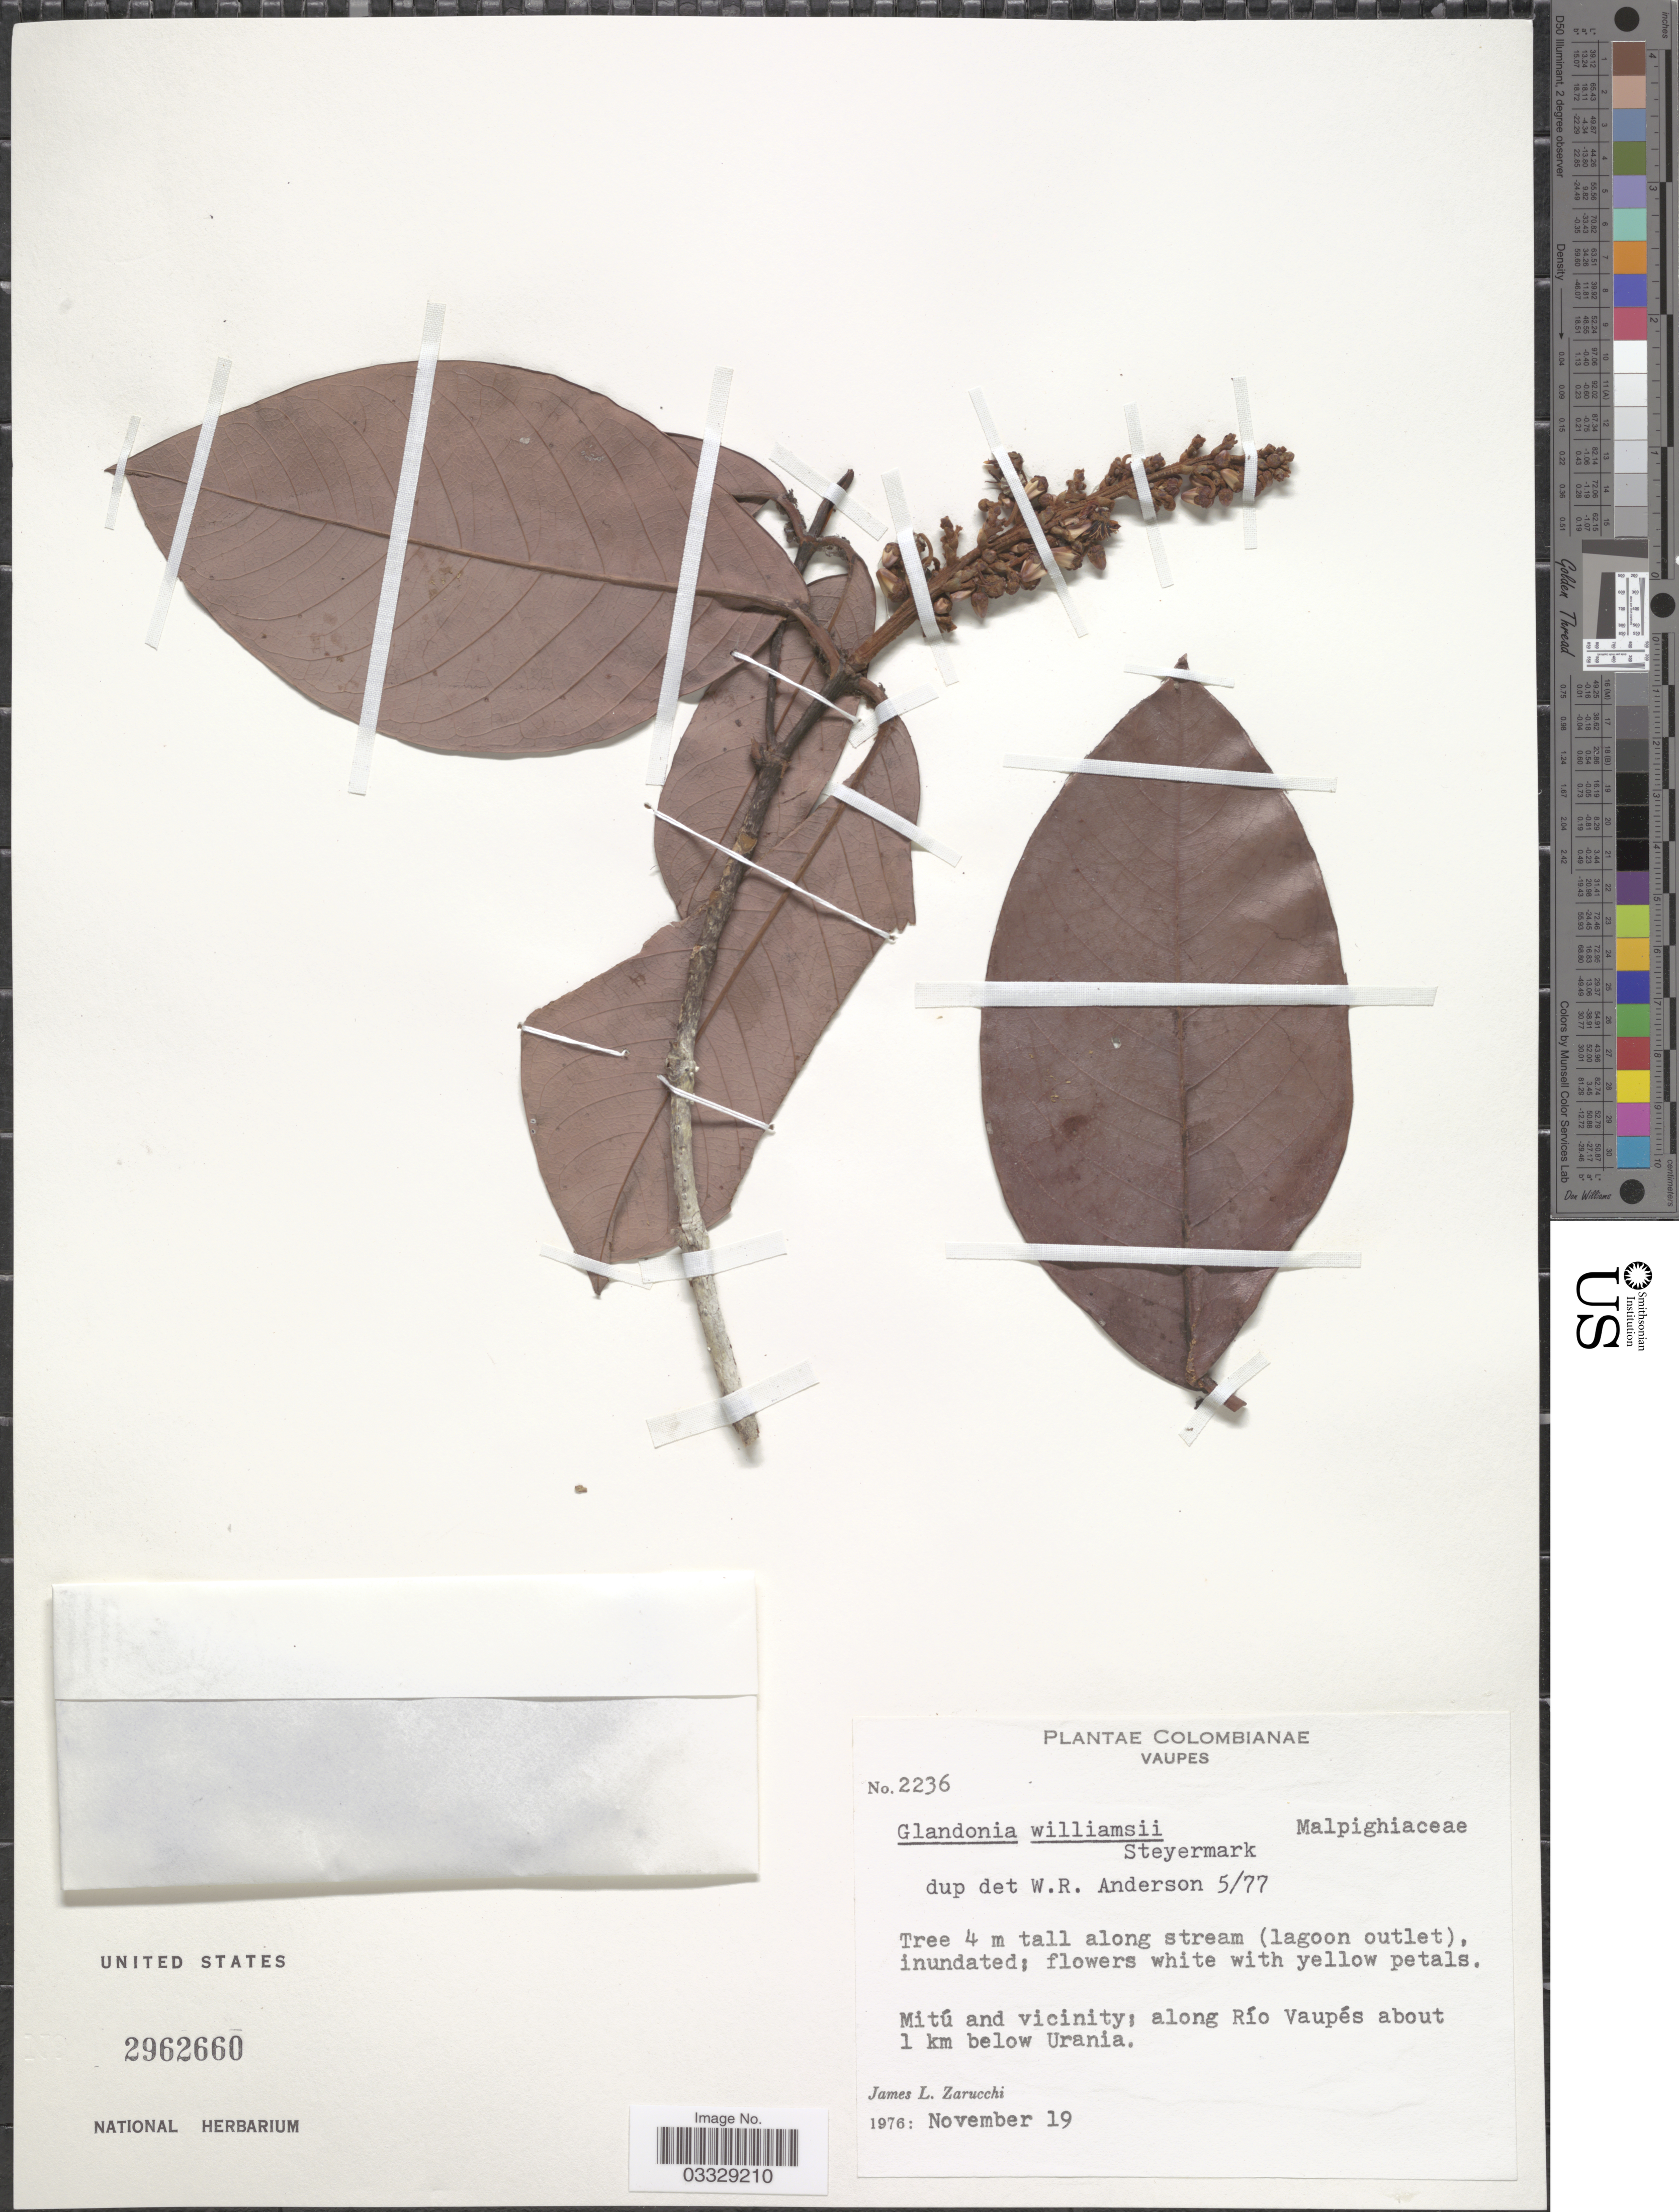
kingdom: Plantae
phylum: Tracheophyta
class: Magnoliopsida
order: Malpighiales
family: Malpighiaceae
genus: Glandonia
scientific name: Glandonia williamsii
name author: Steyerm.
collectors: J. L. Zarucchi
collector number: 2236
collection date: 1976-11-19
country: Colombia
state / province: Vaupés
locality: Mitú and vicinity; along Río Vaupés about 1 km below Urania.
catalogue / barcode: US 2962660